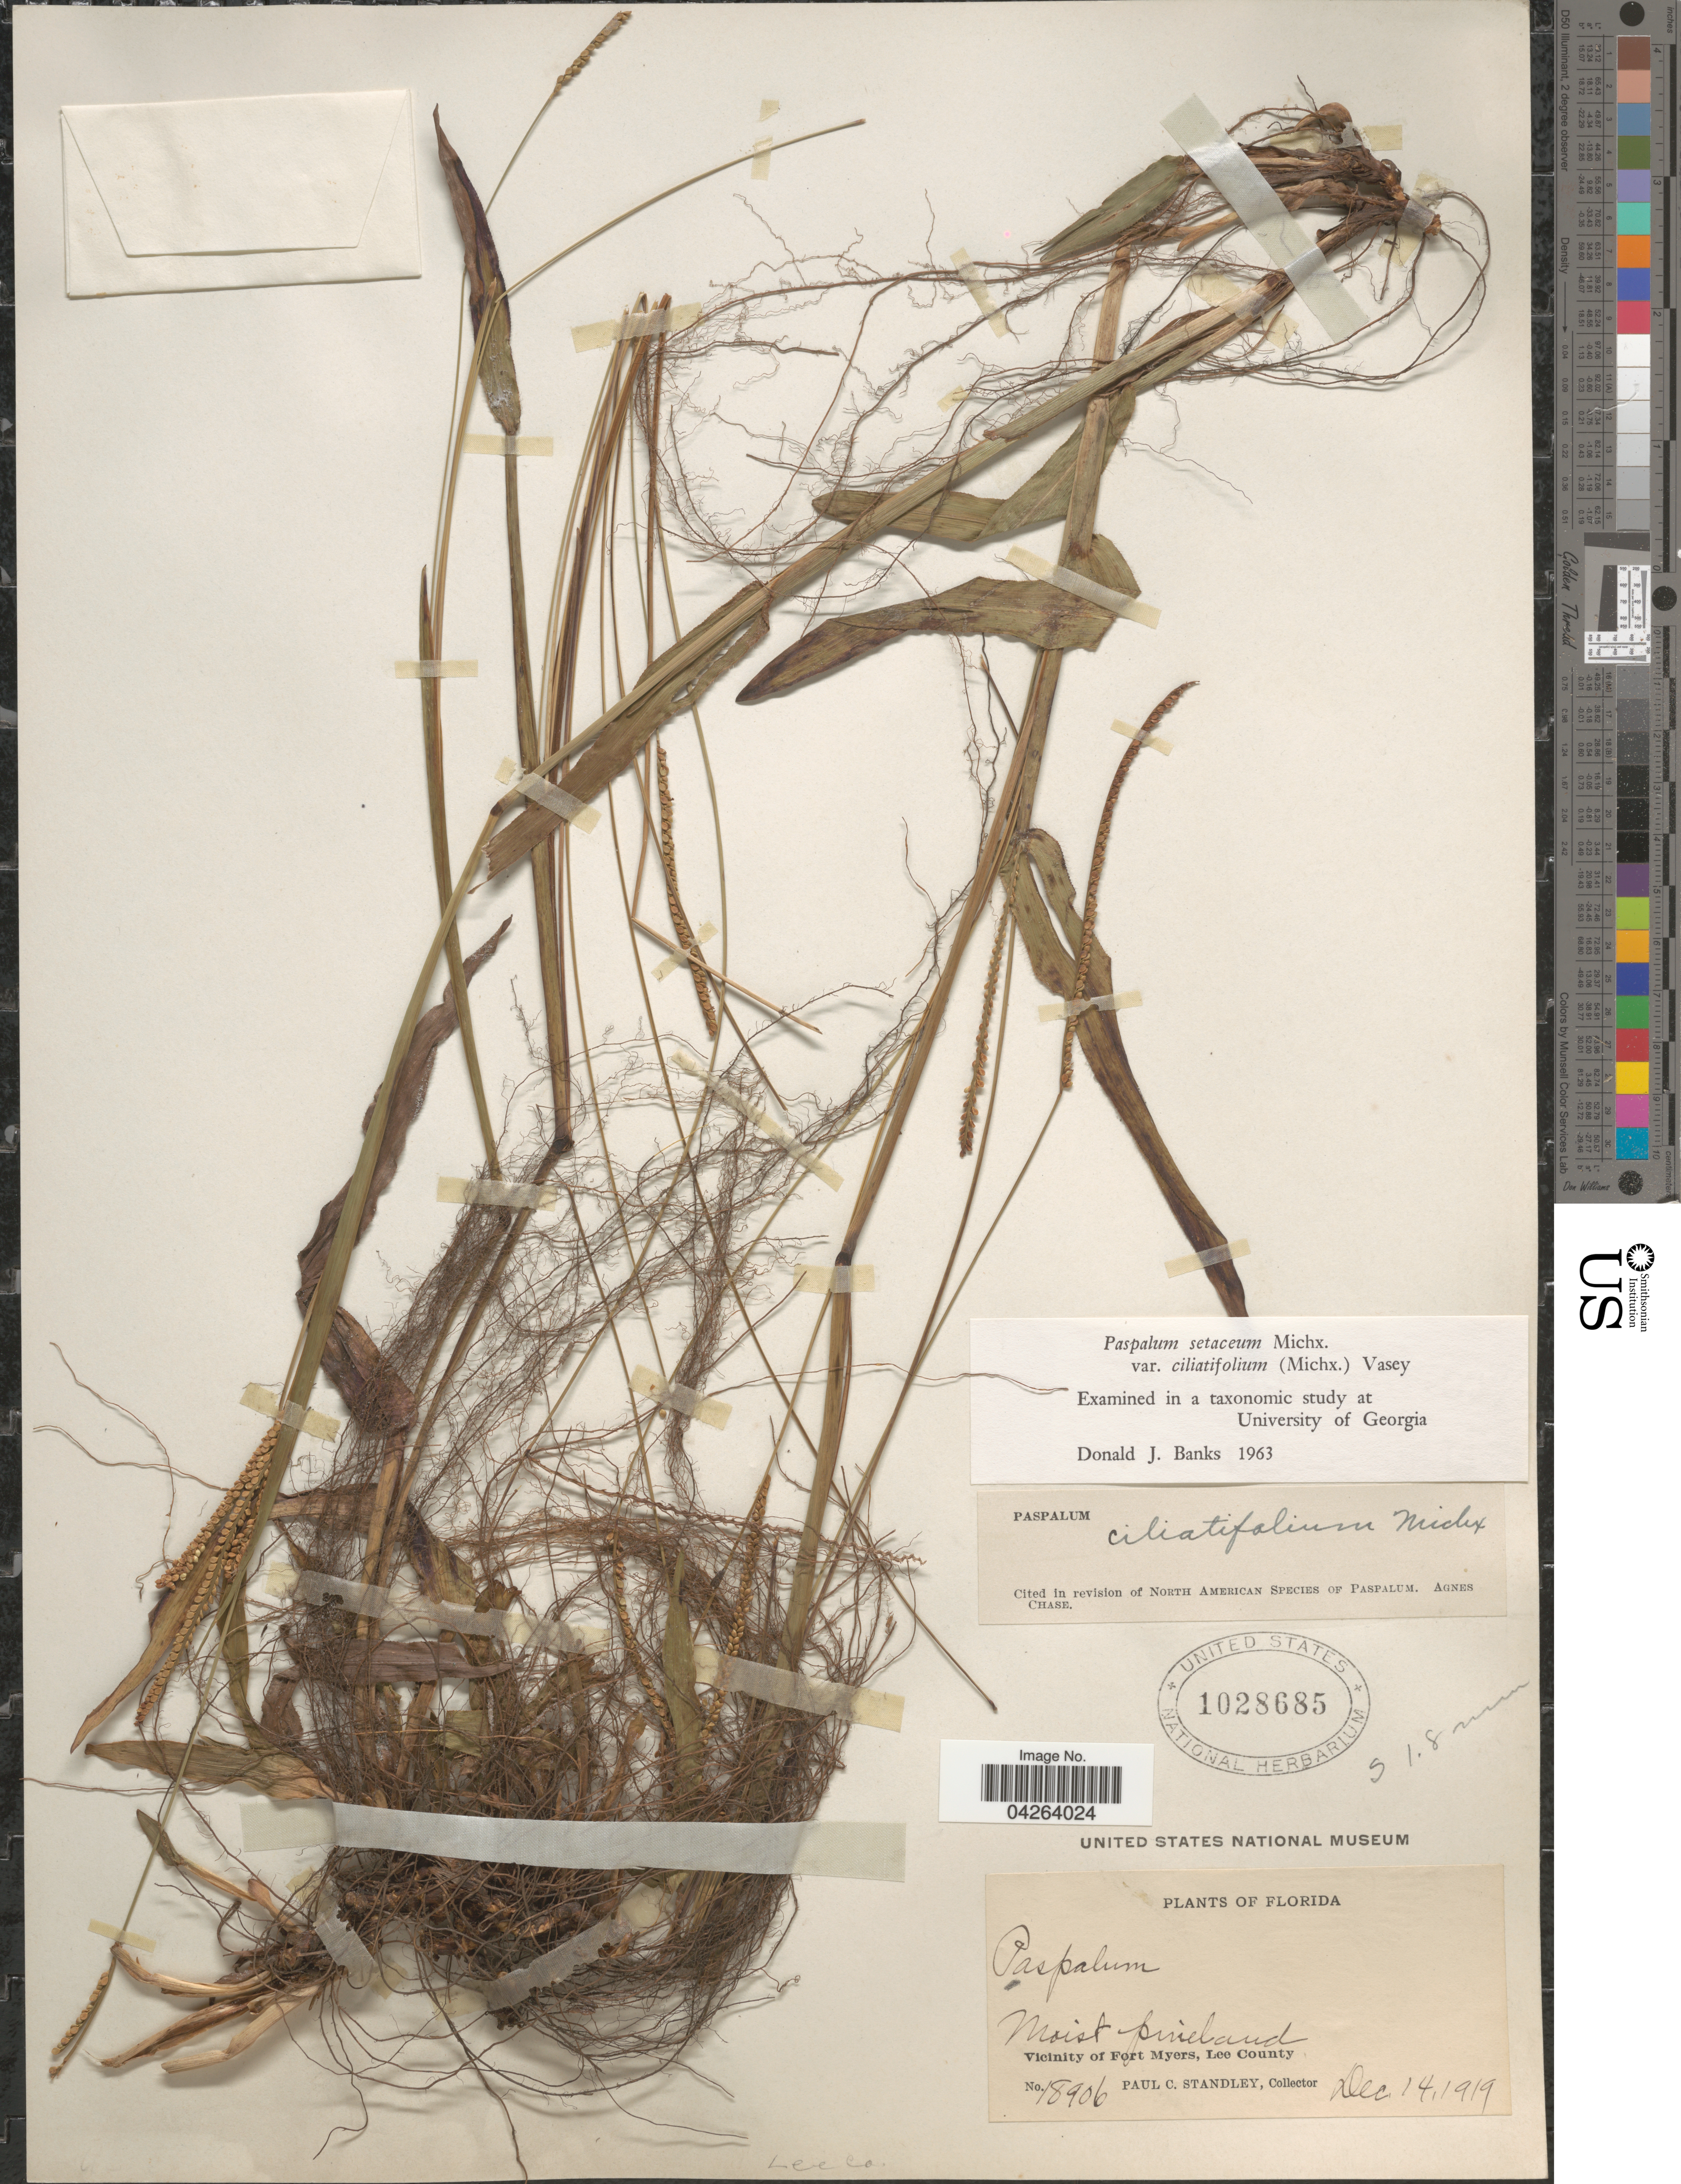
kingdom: Plantae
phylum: Tracheophyta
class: Liliopsida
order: Poales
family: Poaceae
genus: Paspalum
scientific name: Paspalum setaceum var. ciliatifolium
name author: (Michx.) Vasey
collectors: P. C. Standley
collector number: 18906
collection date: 1919-12-14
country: United States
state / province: Florida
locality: Moist pineland. Vicinity of Fort Myers, Lee County.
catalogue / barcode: US 1028685